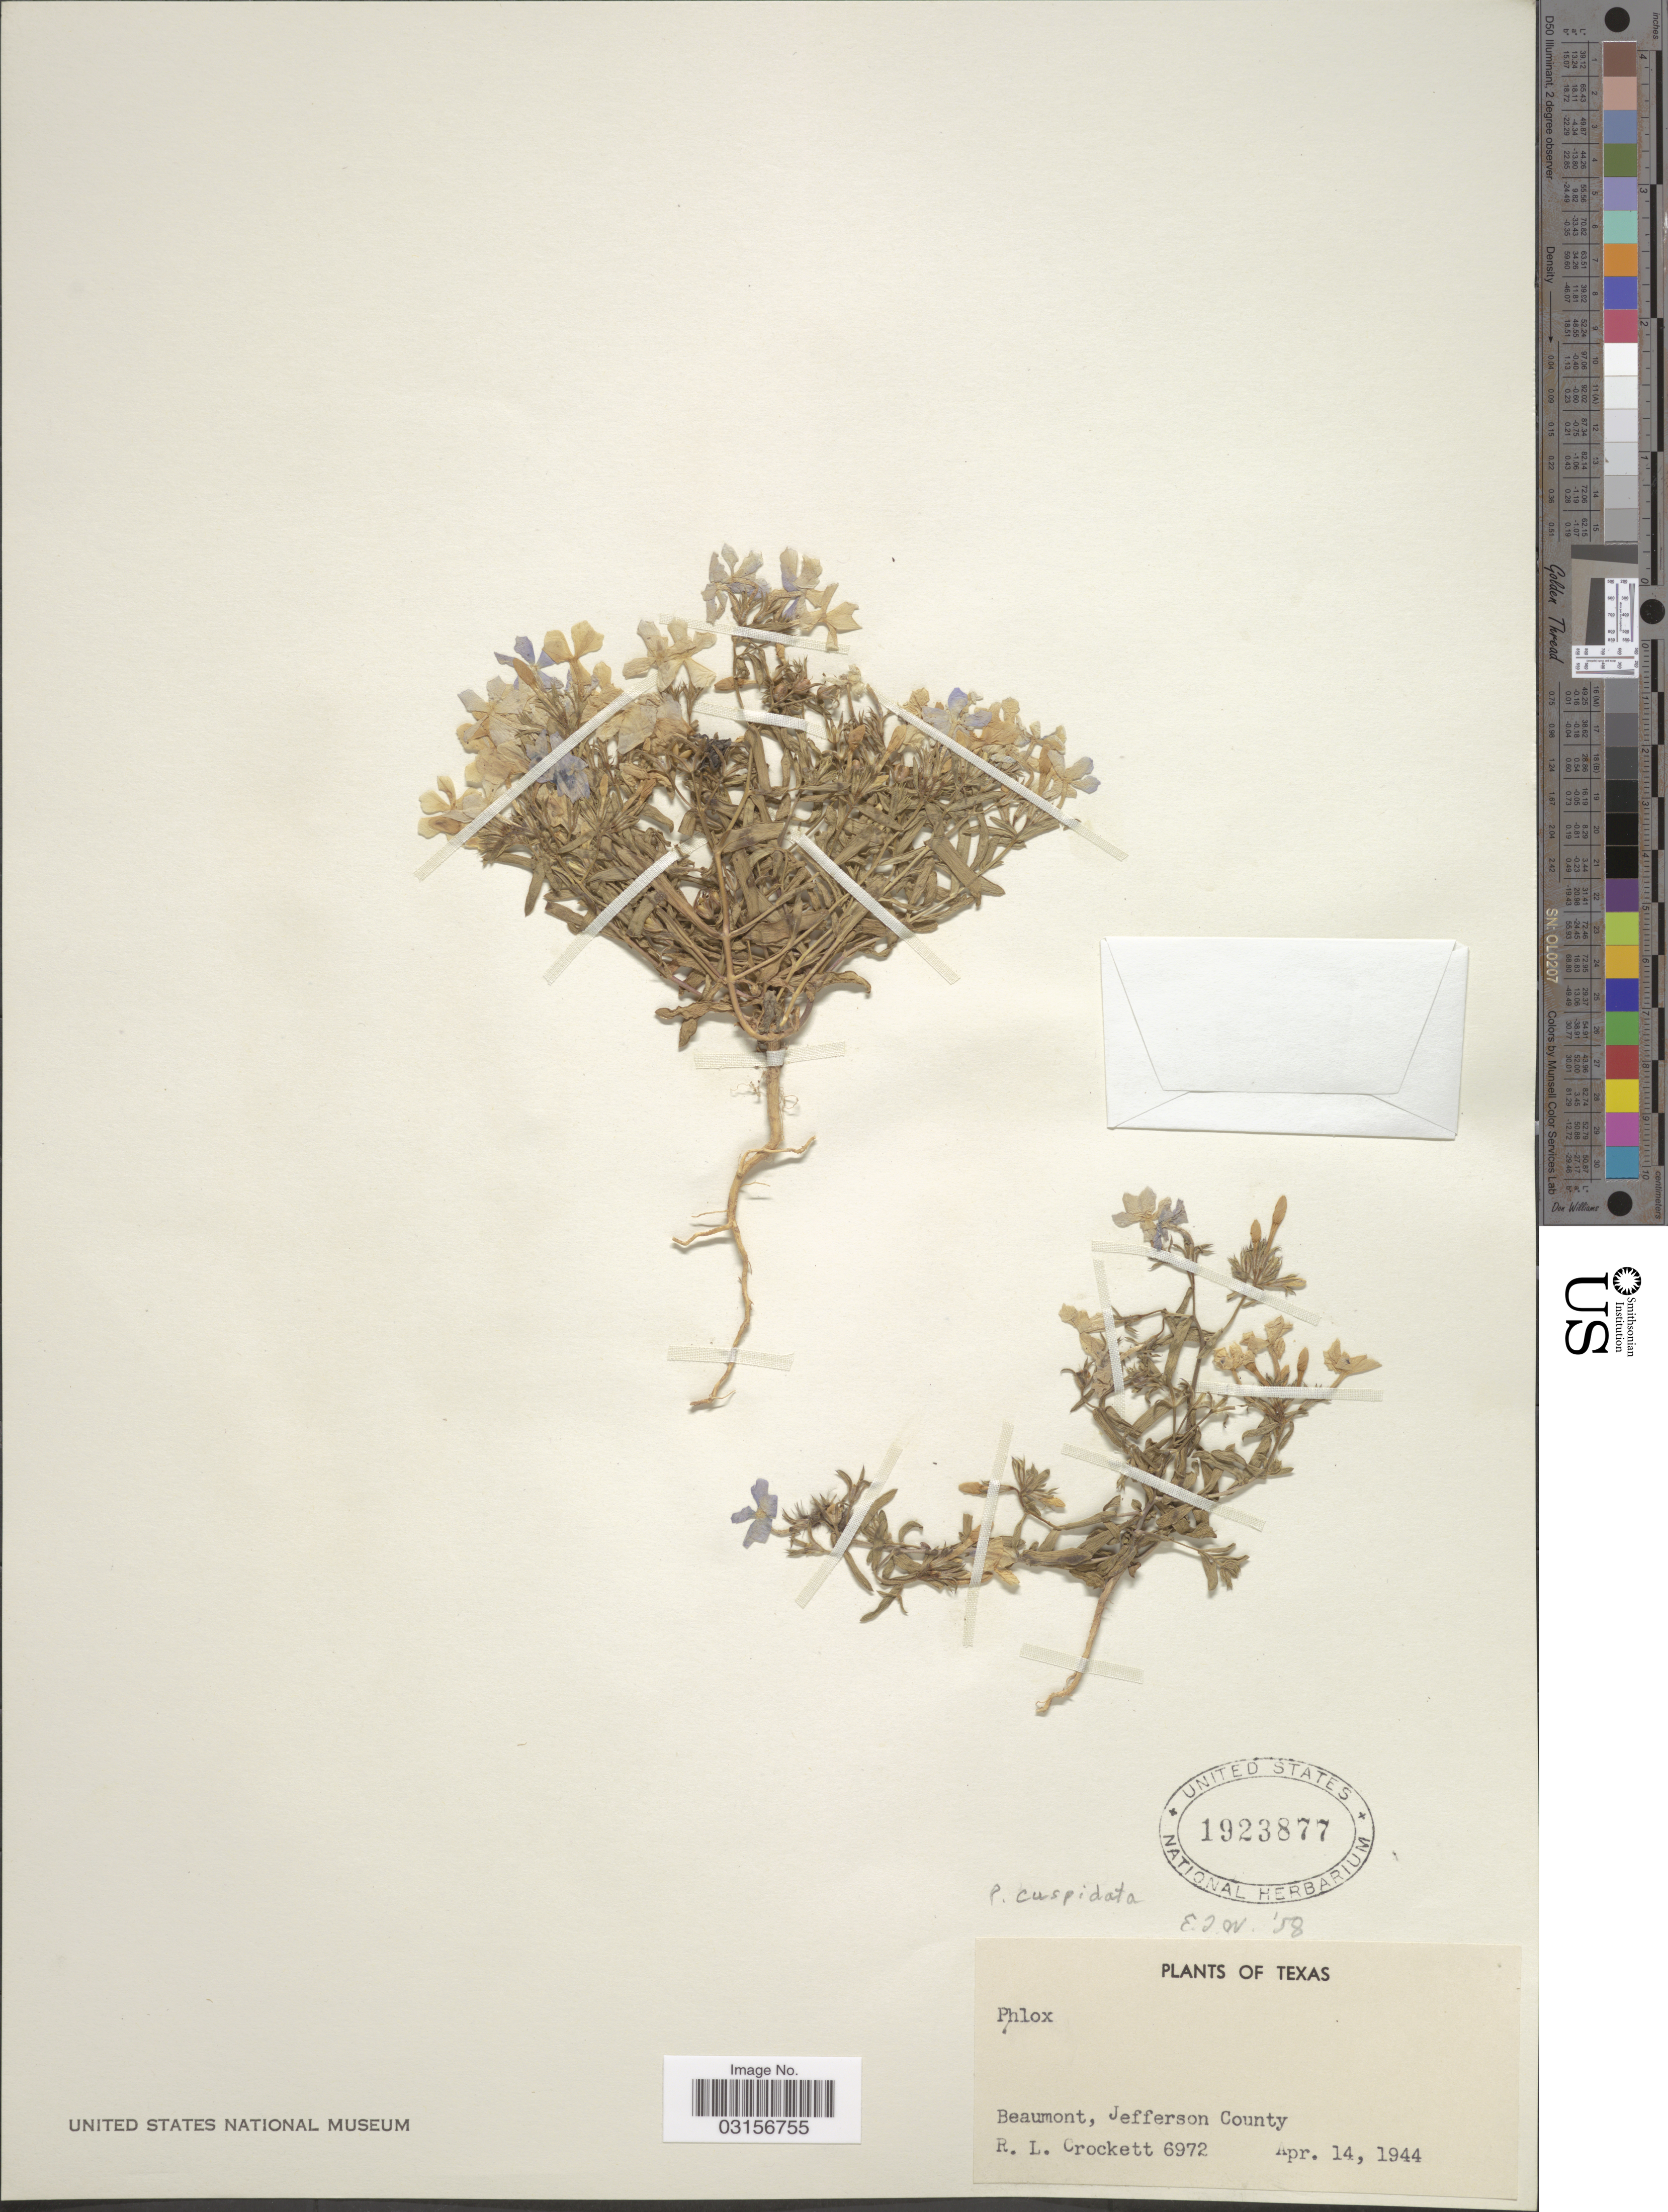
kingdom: Plantae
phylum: Tracheophyta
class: Magnoliopsida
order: Ericales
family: Polemoniaceae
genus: Phlox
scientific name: Phlox cuspidata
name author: Scheele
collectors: R. Crockett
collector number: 6972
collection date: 1944-04-14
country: United States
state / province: Texas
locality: Beaumont, Jefferson County.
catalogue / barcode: US 1923877